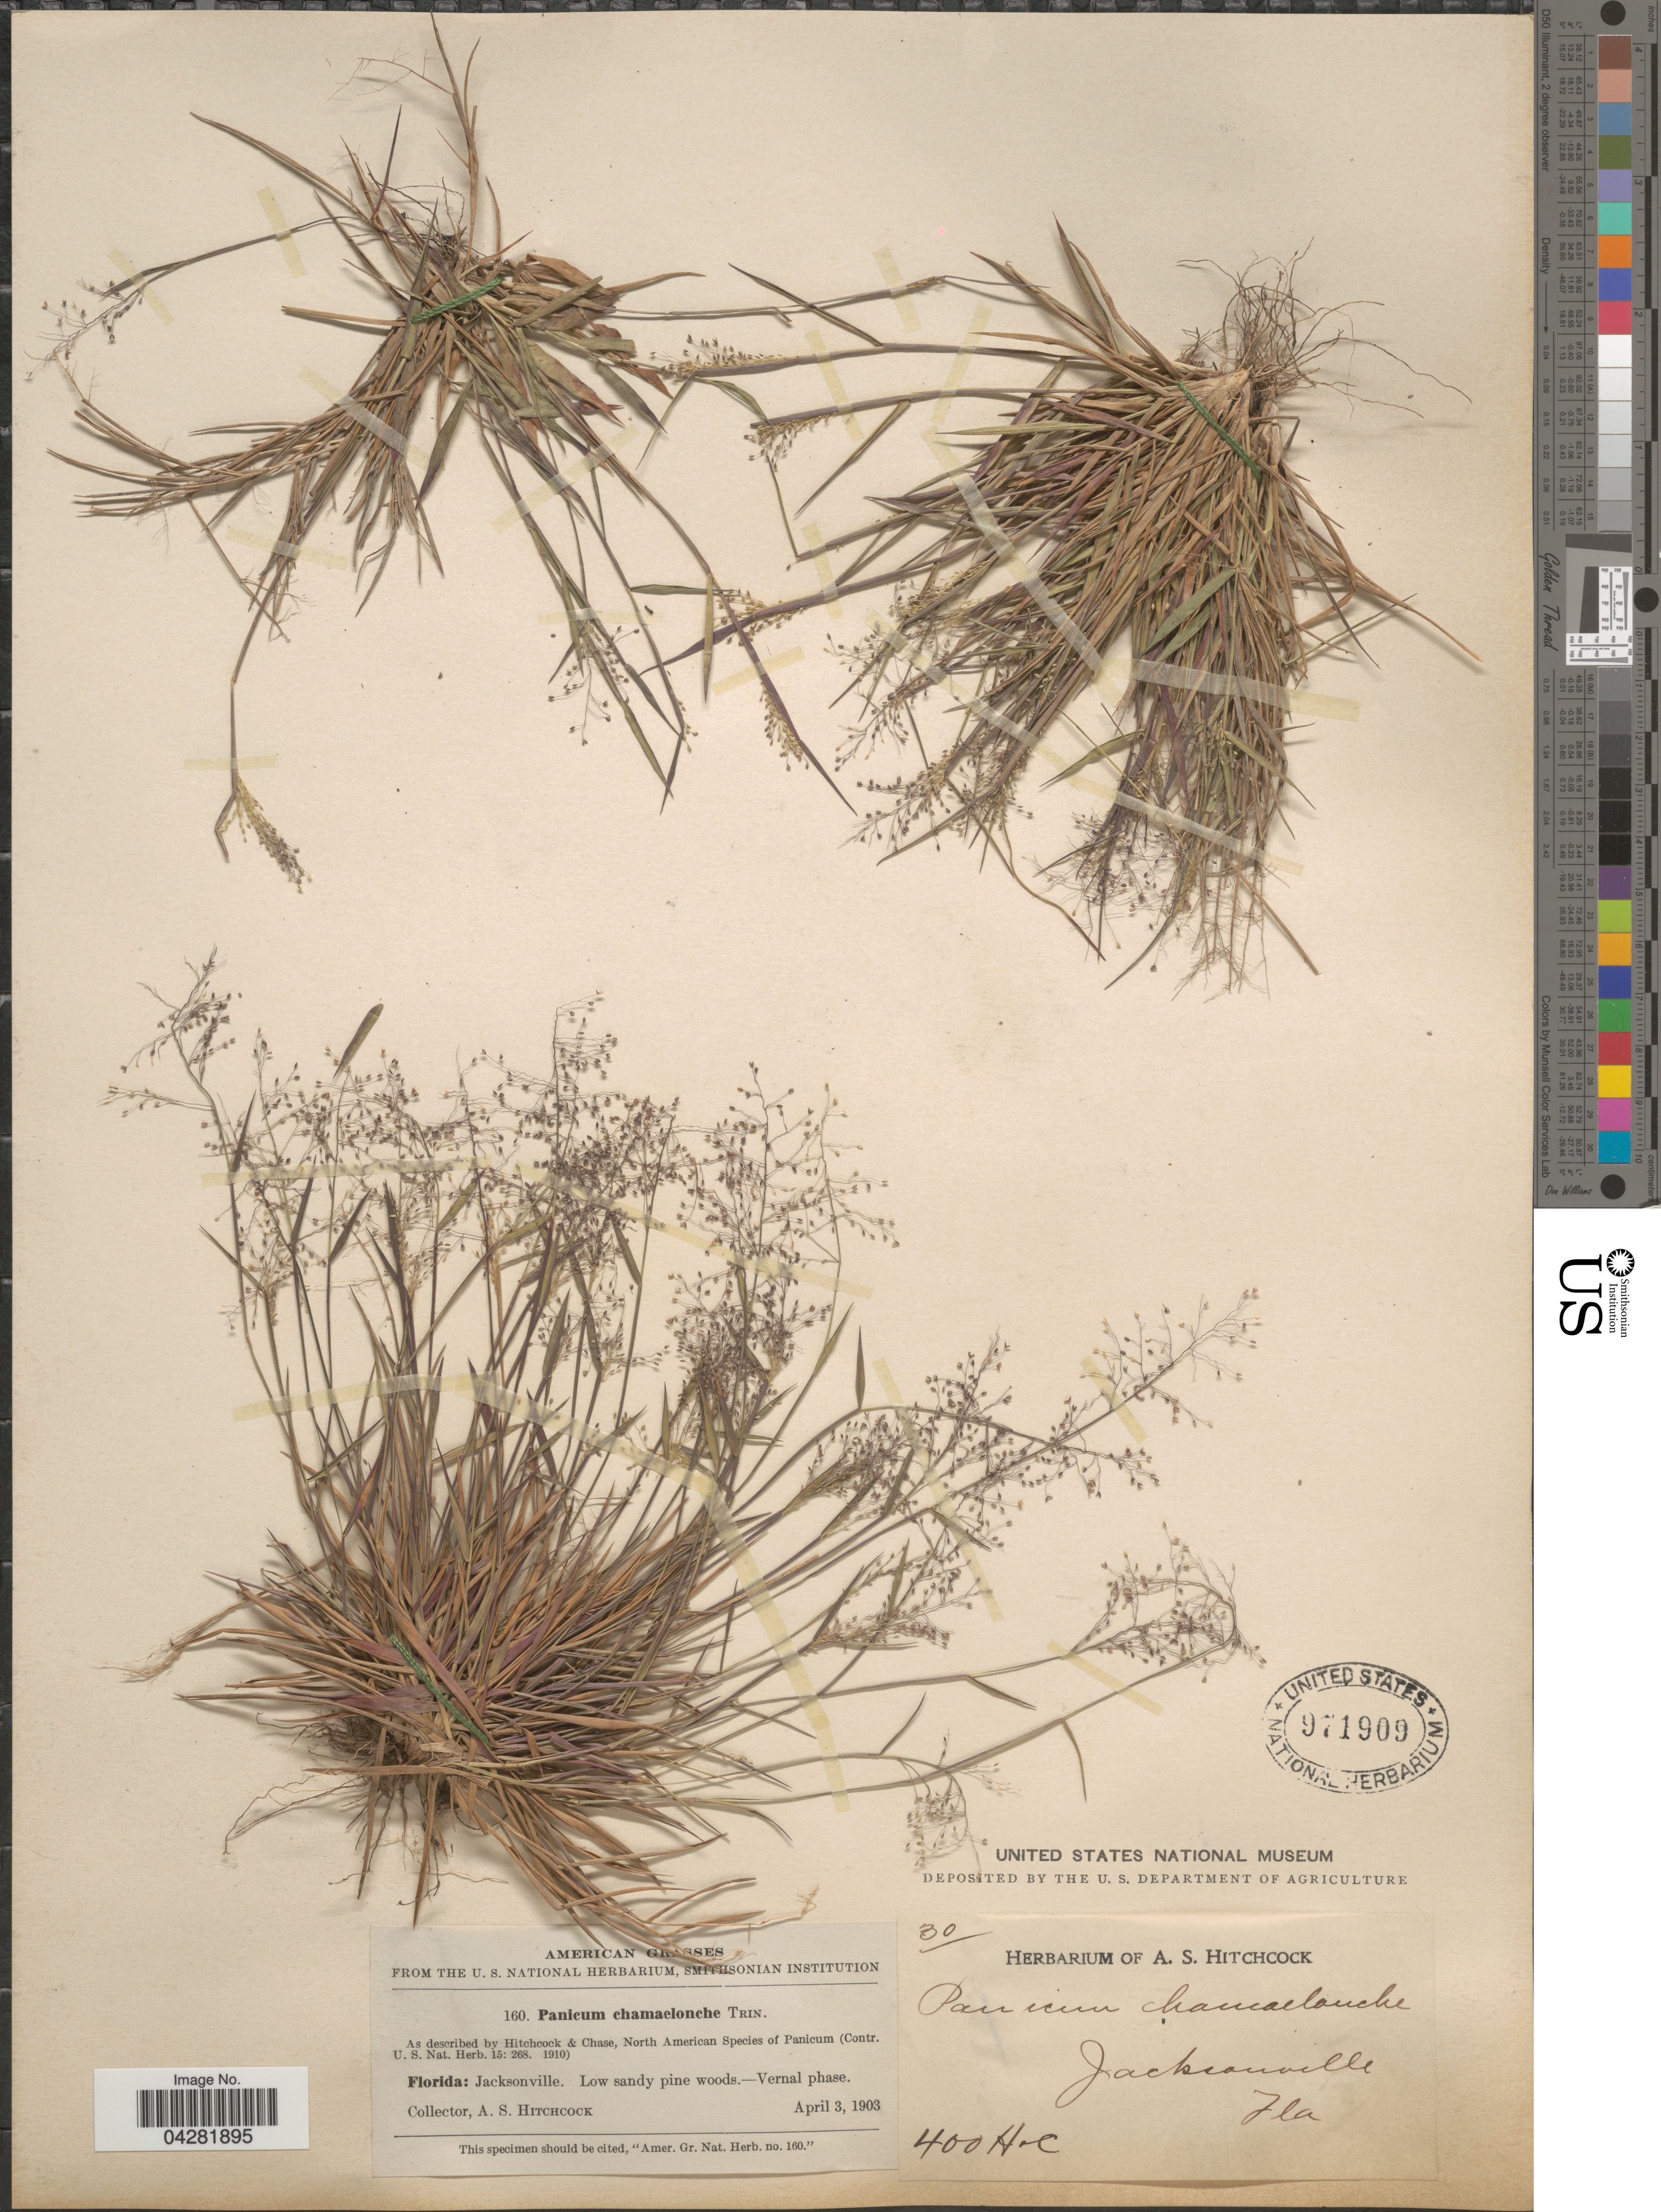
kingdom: Plantae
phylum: Tracheophyta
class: Liliopsida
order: Poales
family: Poaceae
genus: Dichanthelium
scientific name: Dichanthelium ensifolium var. ensifolium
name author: (Baldwin ex Elliot) Gould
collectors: A. S. Hitchcock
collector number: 400/160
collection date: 1903-04-03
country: United States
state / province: Florida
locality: Jacksonville.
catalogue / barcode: US 971909